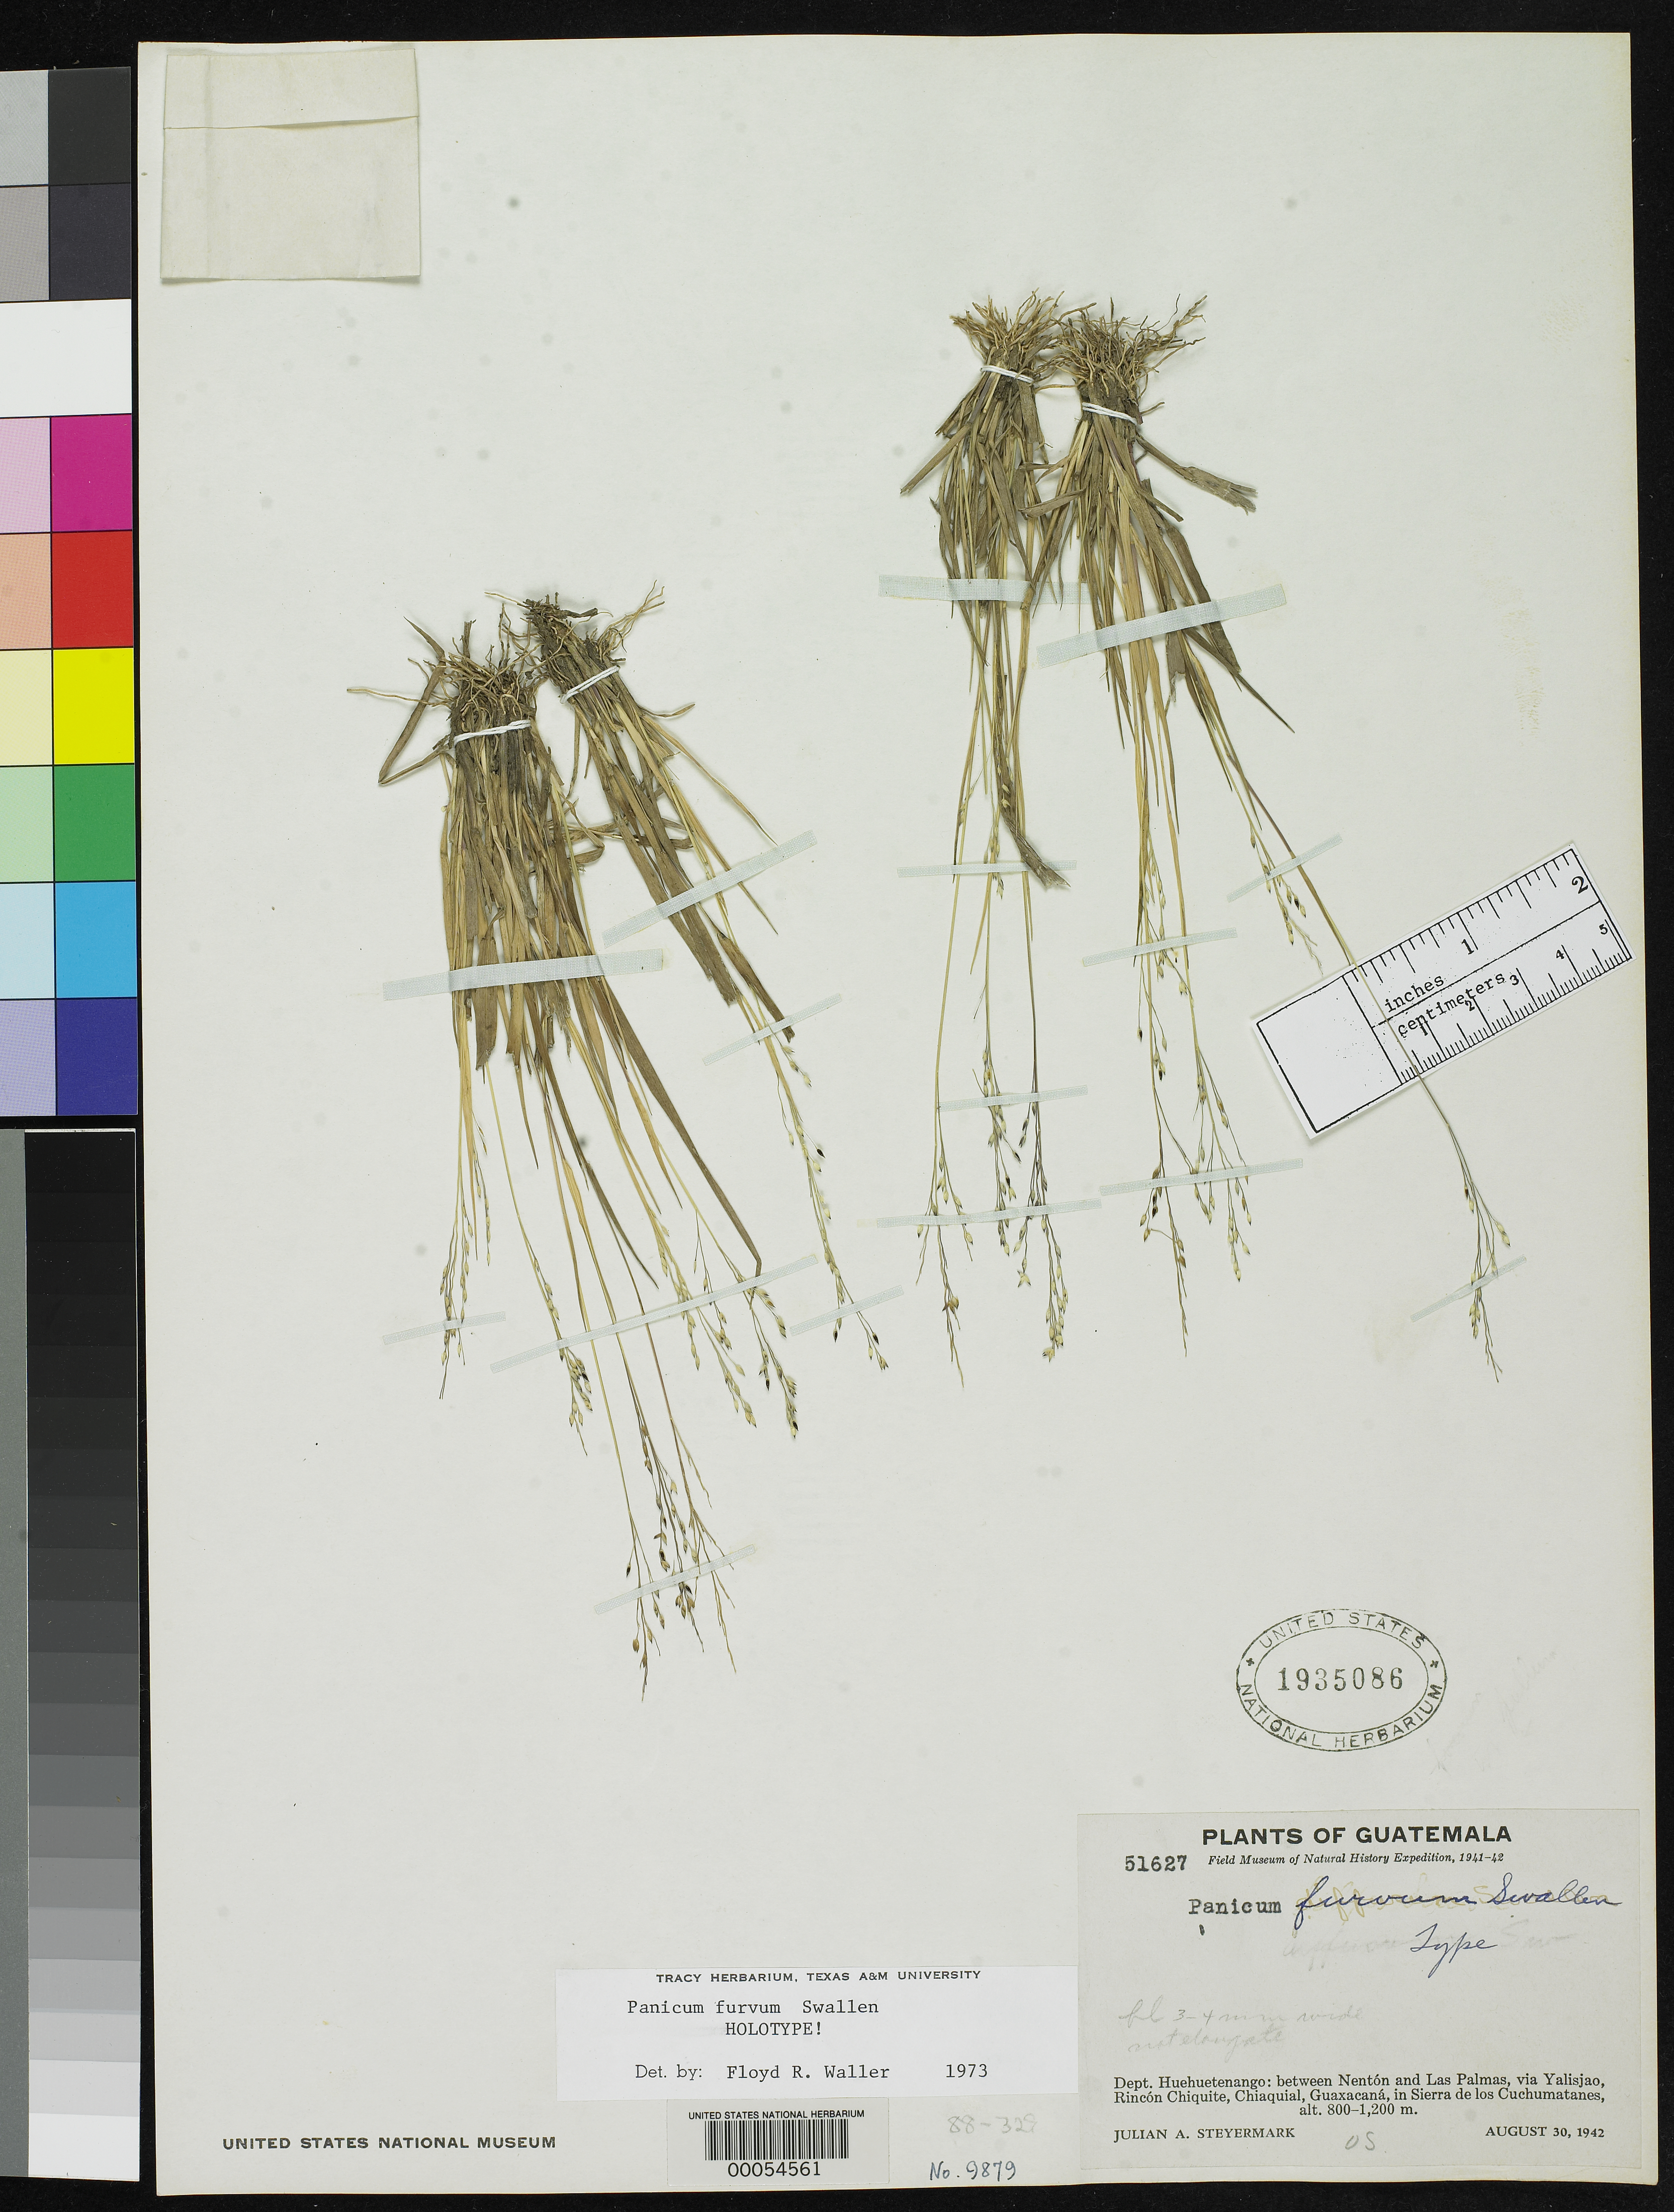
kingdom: Plantae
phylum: Tracheophyta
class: Liliopsida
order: Poales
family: Poaceae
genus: Panicum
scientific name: Panicum furvum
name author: Swallen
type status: Holotype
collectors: J. Steyermark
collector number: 51627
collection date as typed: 30 Aug 1942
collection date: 1942-08-30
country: Guatemala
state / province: Huehuetenango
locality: Between Nenton and las Palmas, via Yalisjao, Rincon Chiquite, Chiaquial, Guaxacana, in Sierra de las Cuchumatanes.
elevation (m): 800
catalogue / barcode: US 1935086